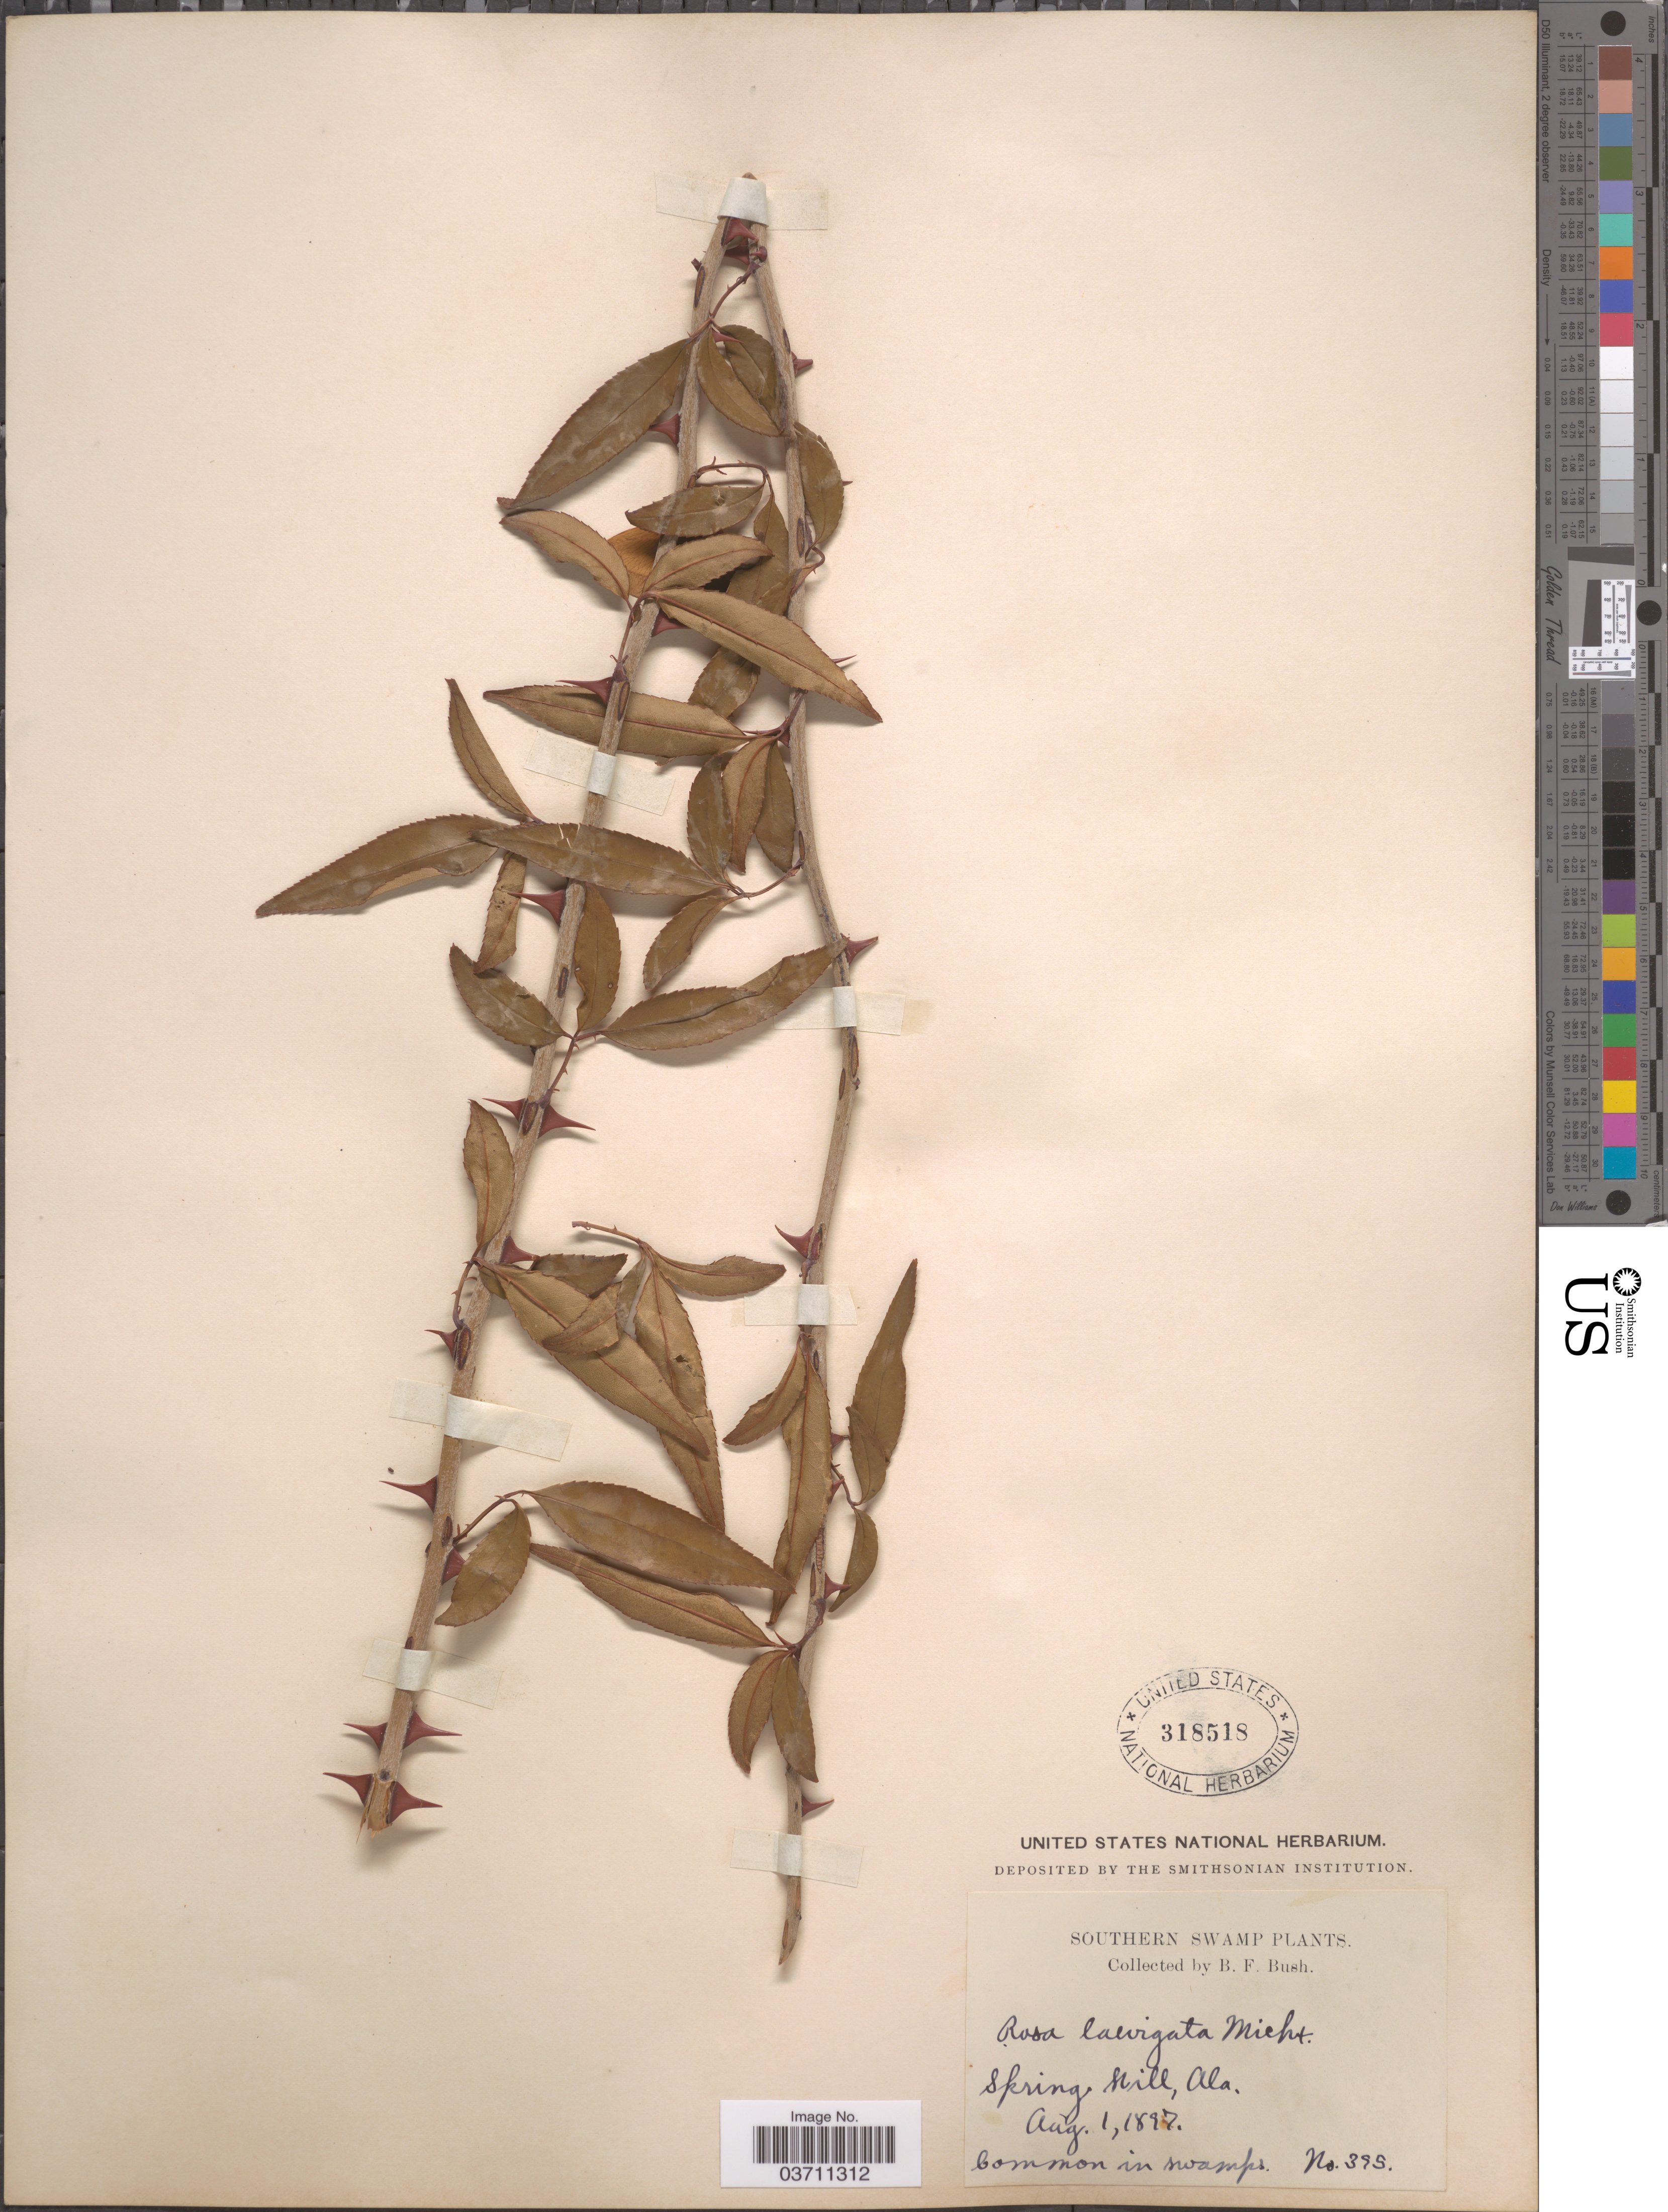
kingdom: Plantae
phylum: Tracheophyta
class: Magnoliopsida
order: Rosales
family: Rosaceae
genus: Rosa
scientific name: Rosa laevigata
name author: Michx.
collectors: B. F. Bush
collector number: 395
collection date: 1897-08-01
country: United States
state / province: Alabama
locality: Southern Swamp. Spring Hill.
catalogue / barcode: US 318518